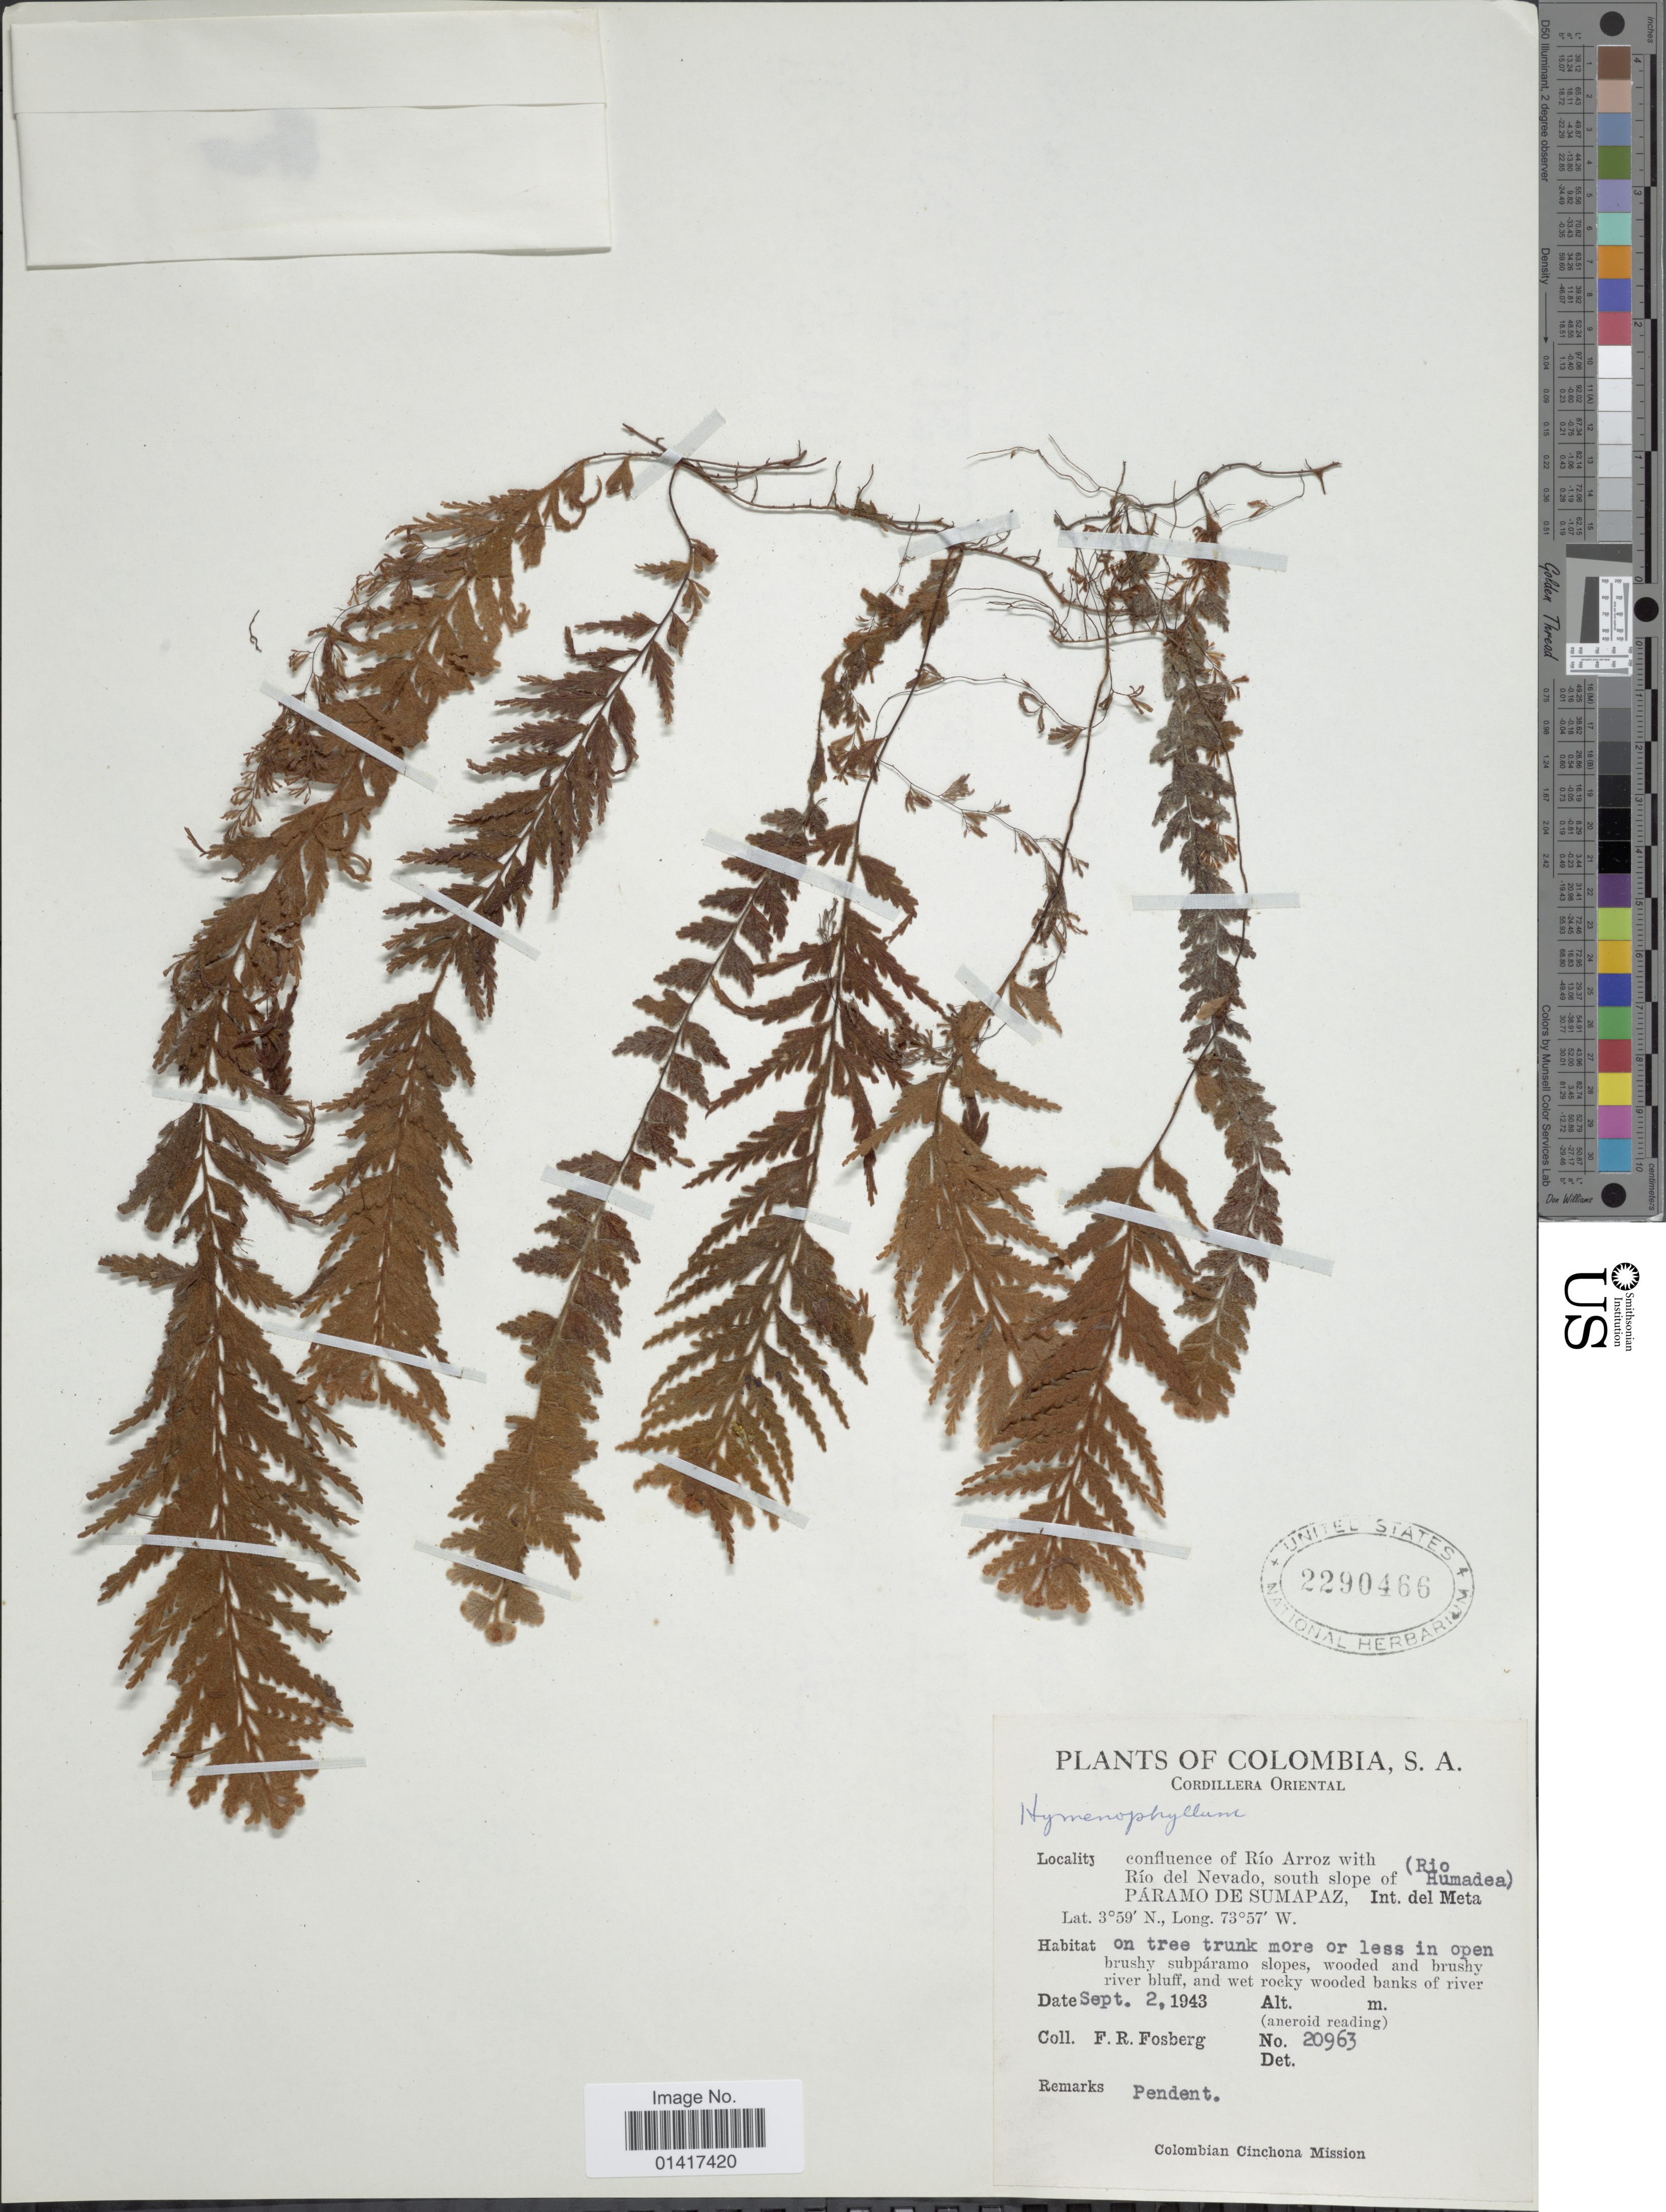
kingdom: Plantae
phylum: Tracheophyta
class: Polypodiopsida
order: Hymenophyllales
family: Hymenophyllaceae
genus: Hymenophyllum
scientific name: Hymenophyllum sp.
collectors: F. R. Fosberg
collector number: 20963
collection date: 1943-09-02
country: Colombia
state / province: Meta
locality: Cordillera Oriental, Confluence of Rio Arroz with Rio del Nevado, south slope of (Rio Humadea) Paramo de Sumapaz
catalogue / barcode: US 2290466